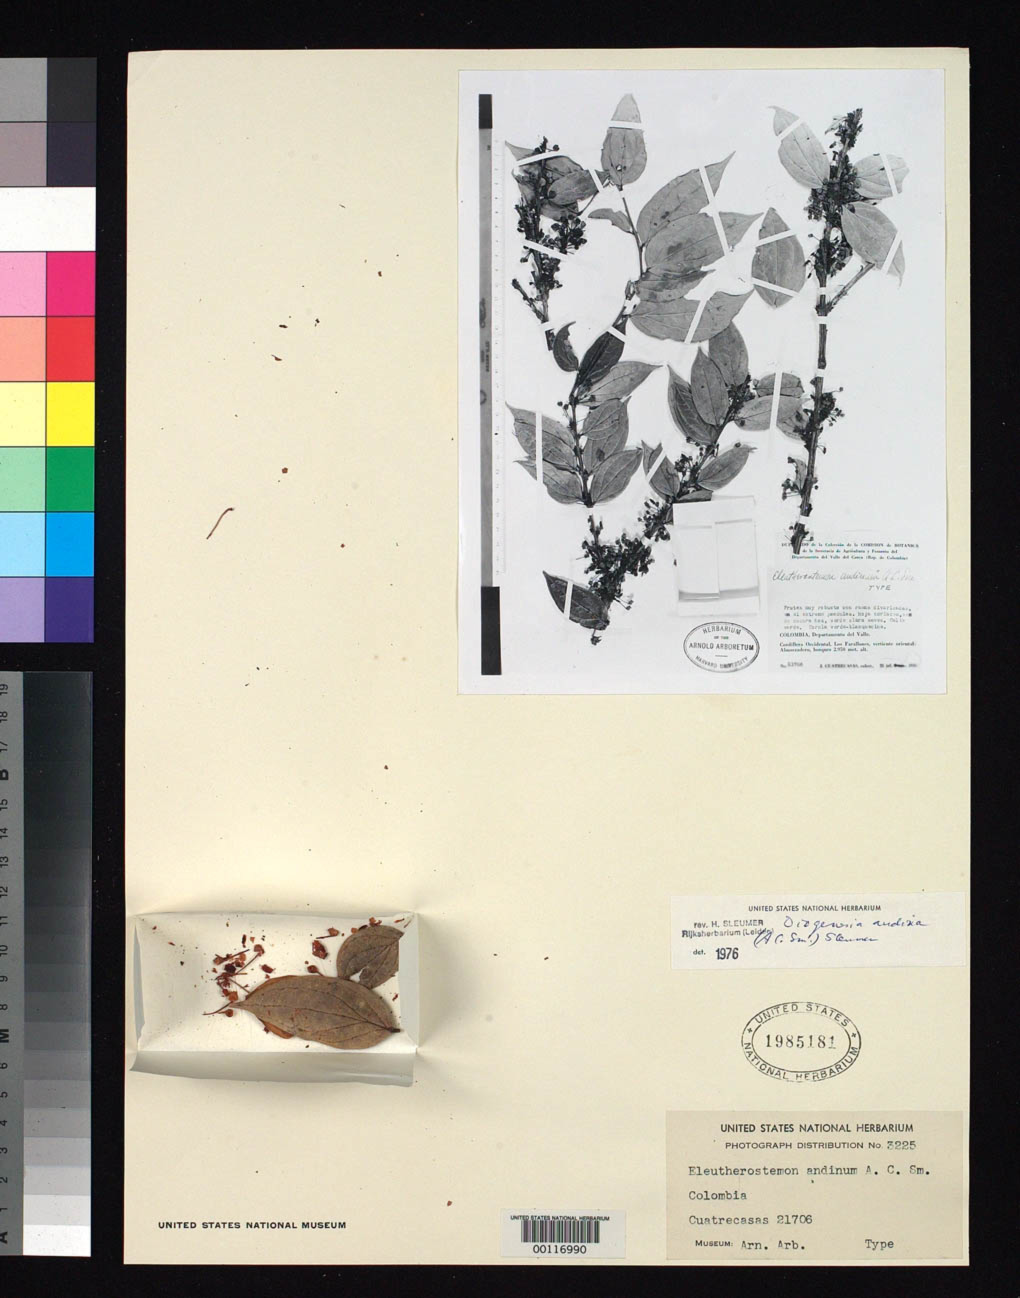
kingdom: Plantae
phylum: Tracheophyta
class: Magnoliopsida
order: Ericales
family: Ericaceae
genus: Eleutherostemon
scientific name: Eleutherostemon andinum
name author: A.C. Sm.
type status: Isotype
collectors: J. Cuatrecasas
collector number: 21706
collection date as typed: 25 Jul 1946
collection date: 1946-07-25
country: Colombia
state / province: Valle del Cauca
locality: Los Farallones, Almorzadero, western Cordillera.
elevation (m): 2950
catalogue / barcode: US 1985181